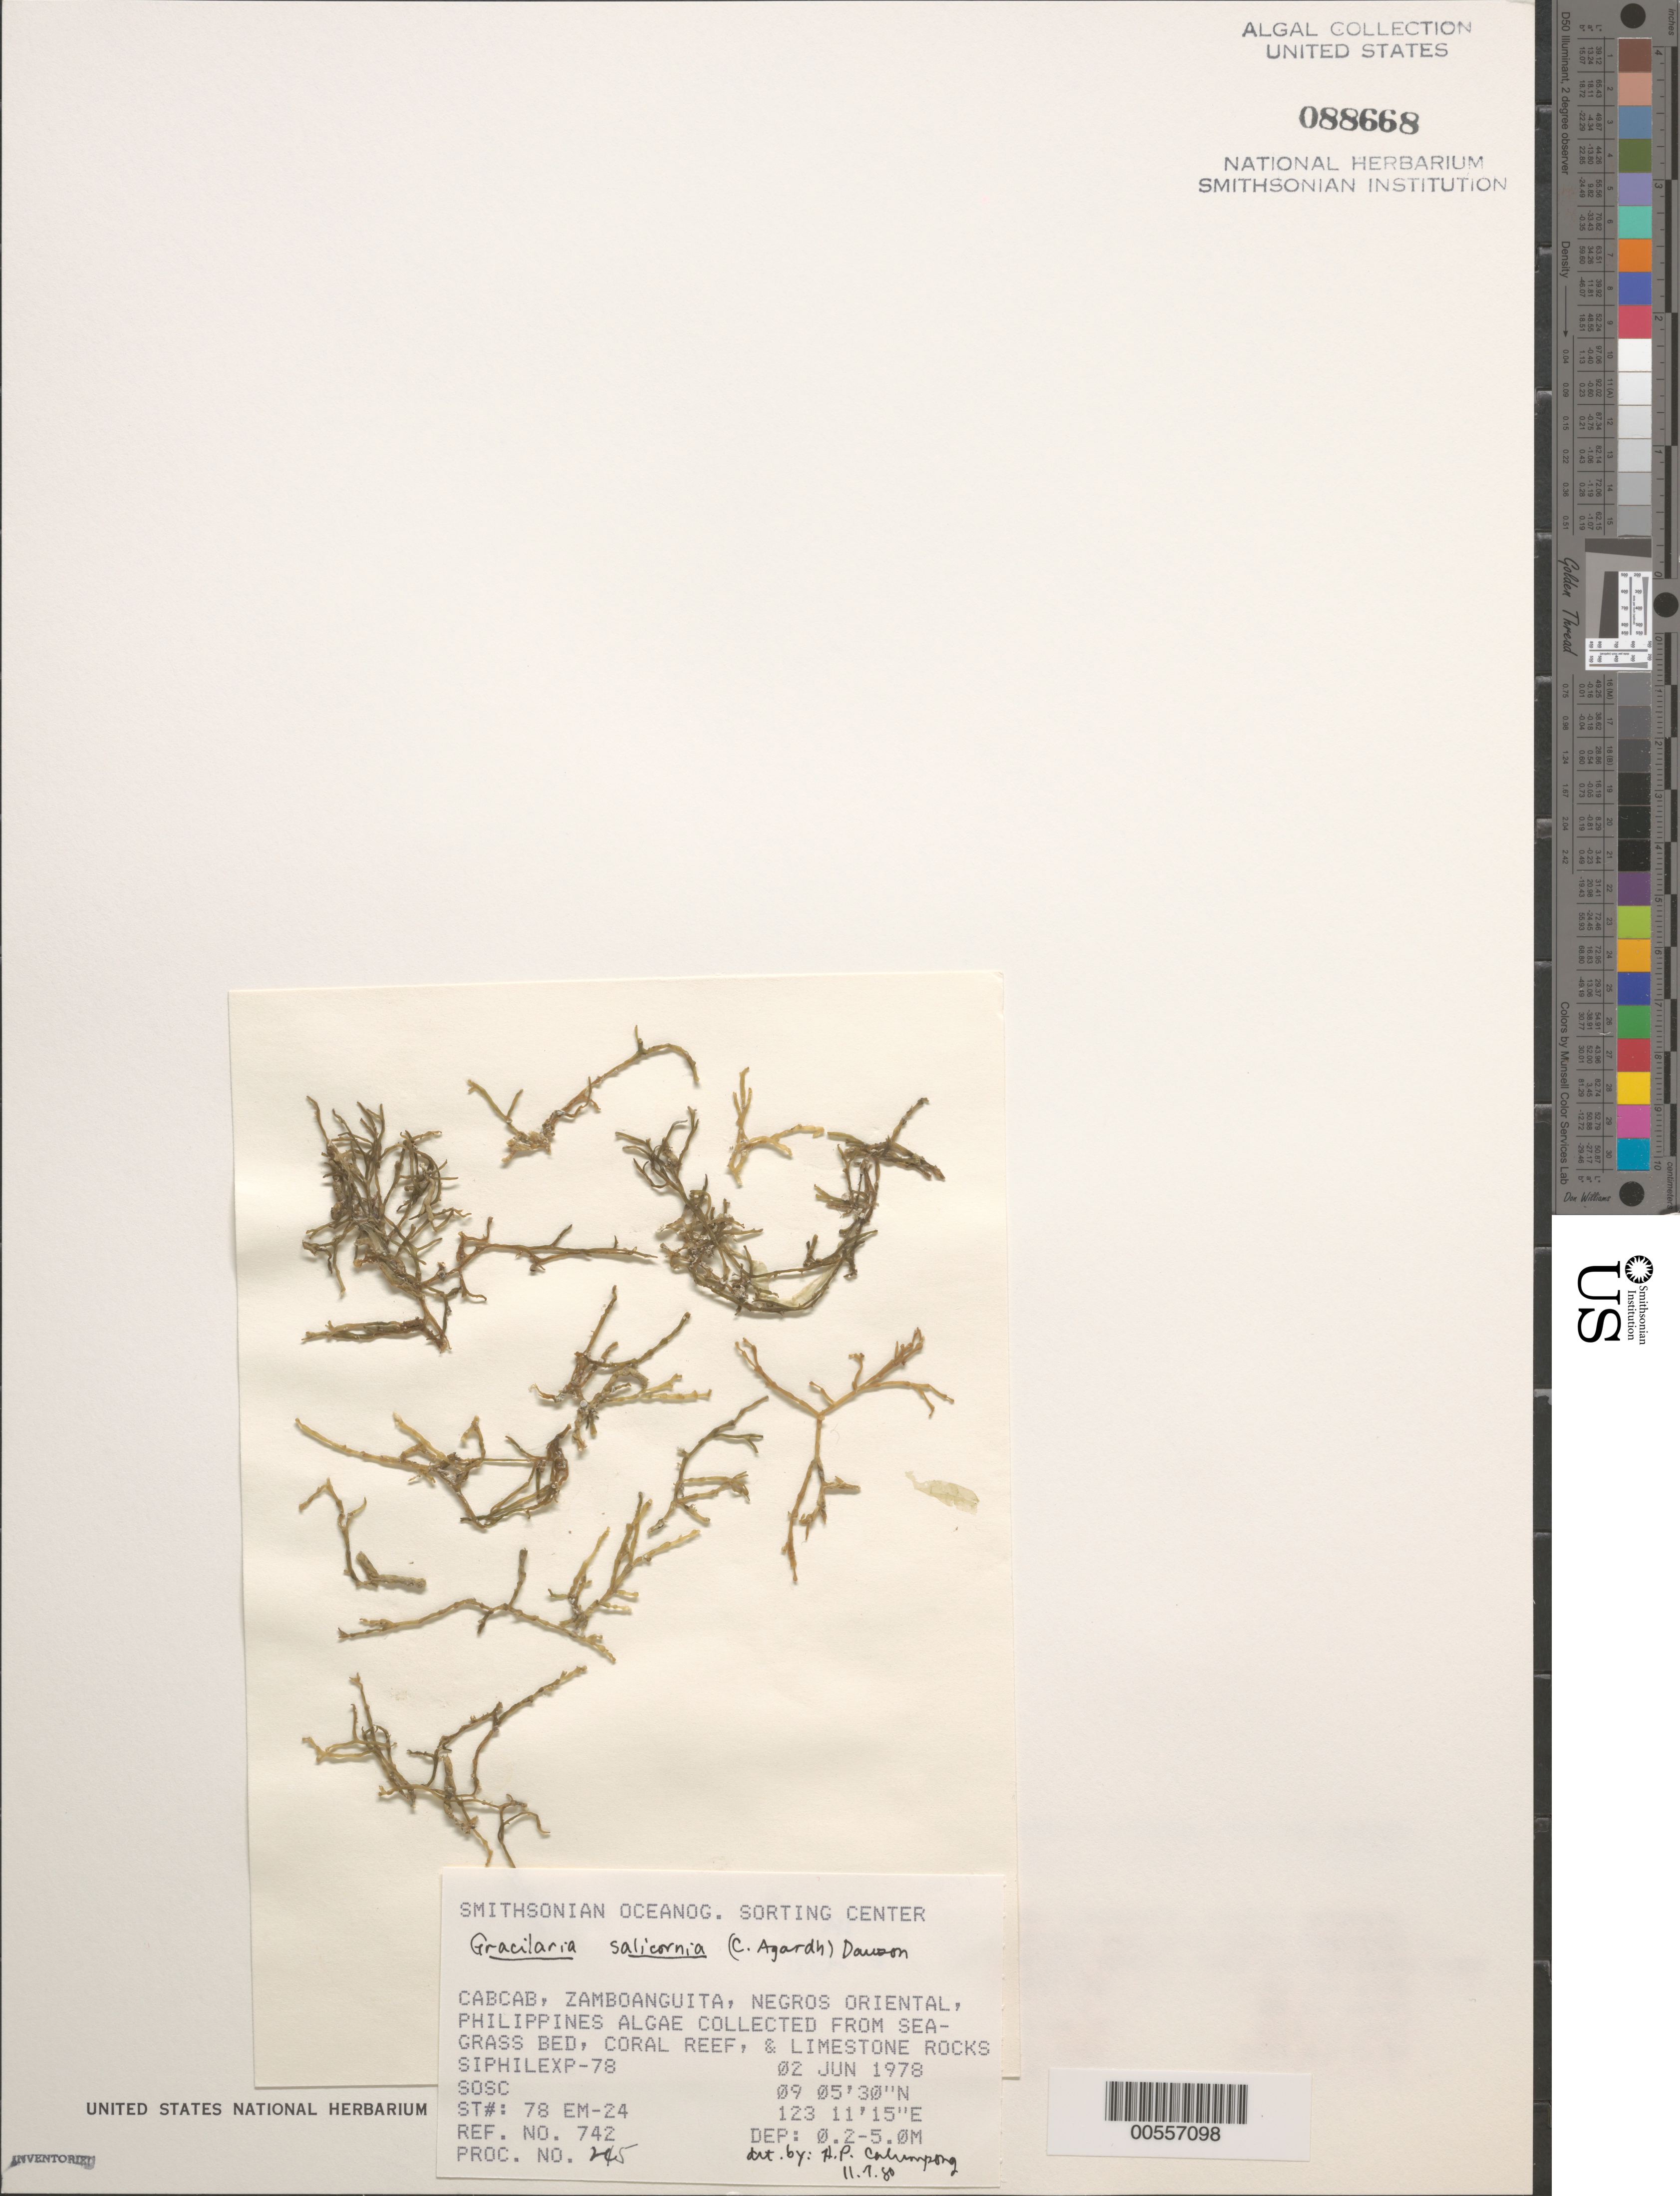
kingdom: Plantae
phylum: Rhodophyta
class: Florideophyceae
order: Gracilariales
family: Gracilariaceae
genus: Gracilaria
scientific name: Gracilaria salicornia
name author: (C. Agardh) E.Y. Dawson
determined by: Calumpong, H. P.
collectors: SOSC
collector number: Station 78 Em-24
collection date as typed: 02 Jun 1978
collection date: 1978-06-02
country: Philippines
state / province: Central Visayas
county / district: Negros Oriental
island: Negros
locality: Cabcab, Zamboanguita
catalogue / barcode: US 88668